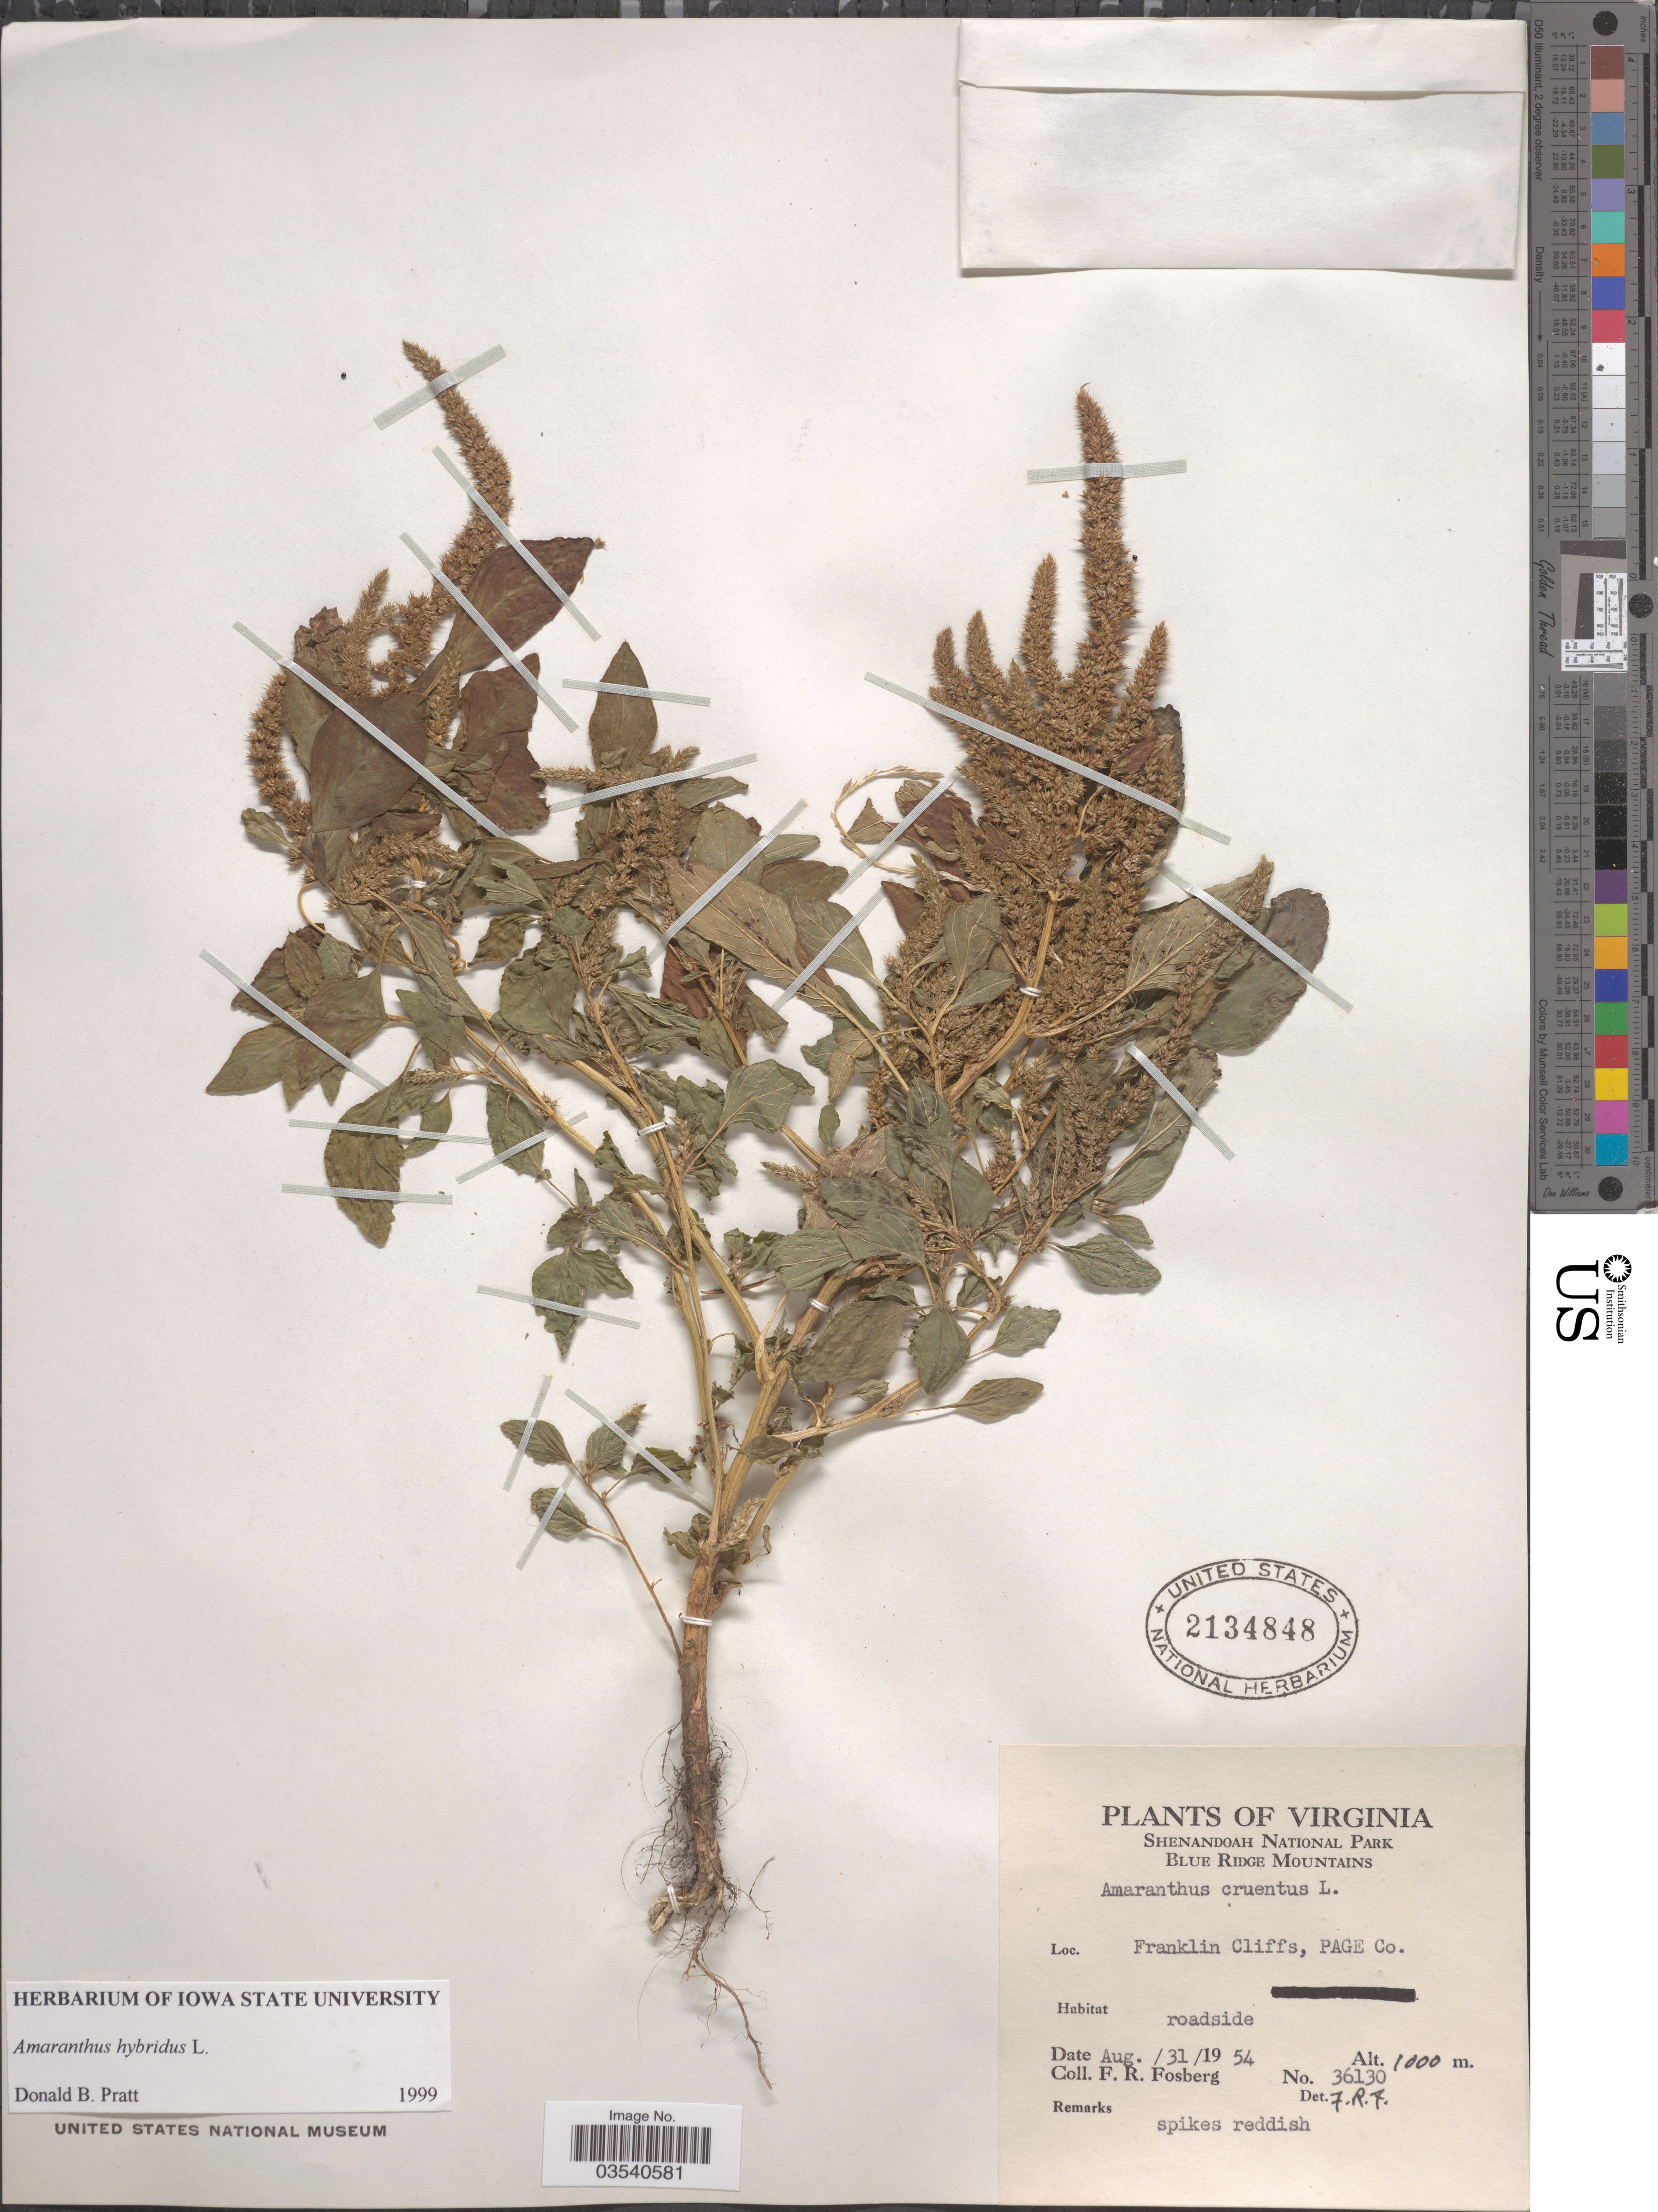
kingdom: Plantae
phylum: Tracheophyta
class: Magnoliopsida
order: Caryophyllales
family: Amaranthaceae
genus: Amaranthus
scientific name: Amaranthus hybridus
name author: L.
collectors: F. R. Fosberg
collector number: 36130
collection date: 1954-08-31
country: United States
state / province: Virginia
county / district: Page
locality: Shenandoah National Park. Blue Ridge Mountains. Franklin Cliffs, Page Co.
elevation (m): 1000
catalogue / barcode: US 2134848